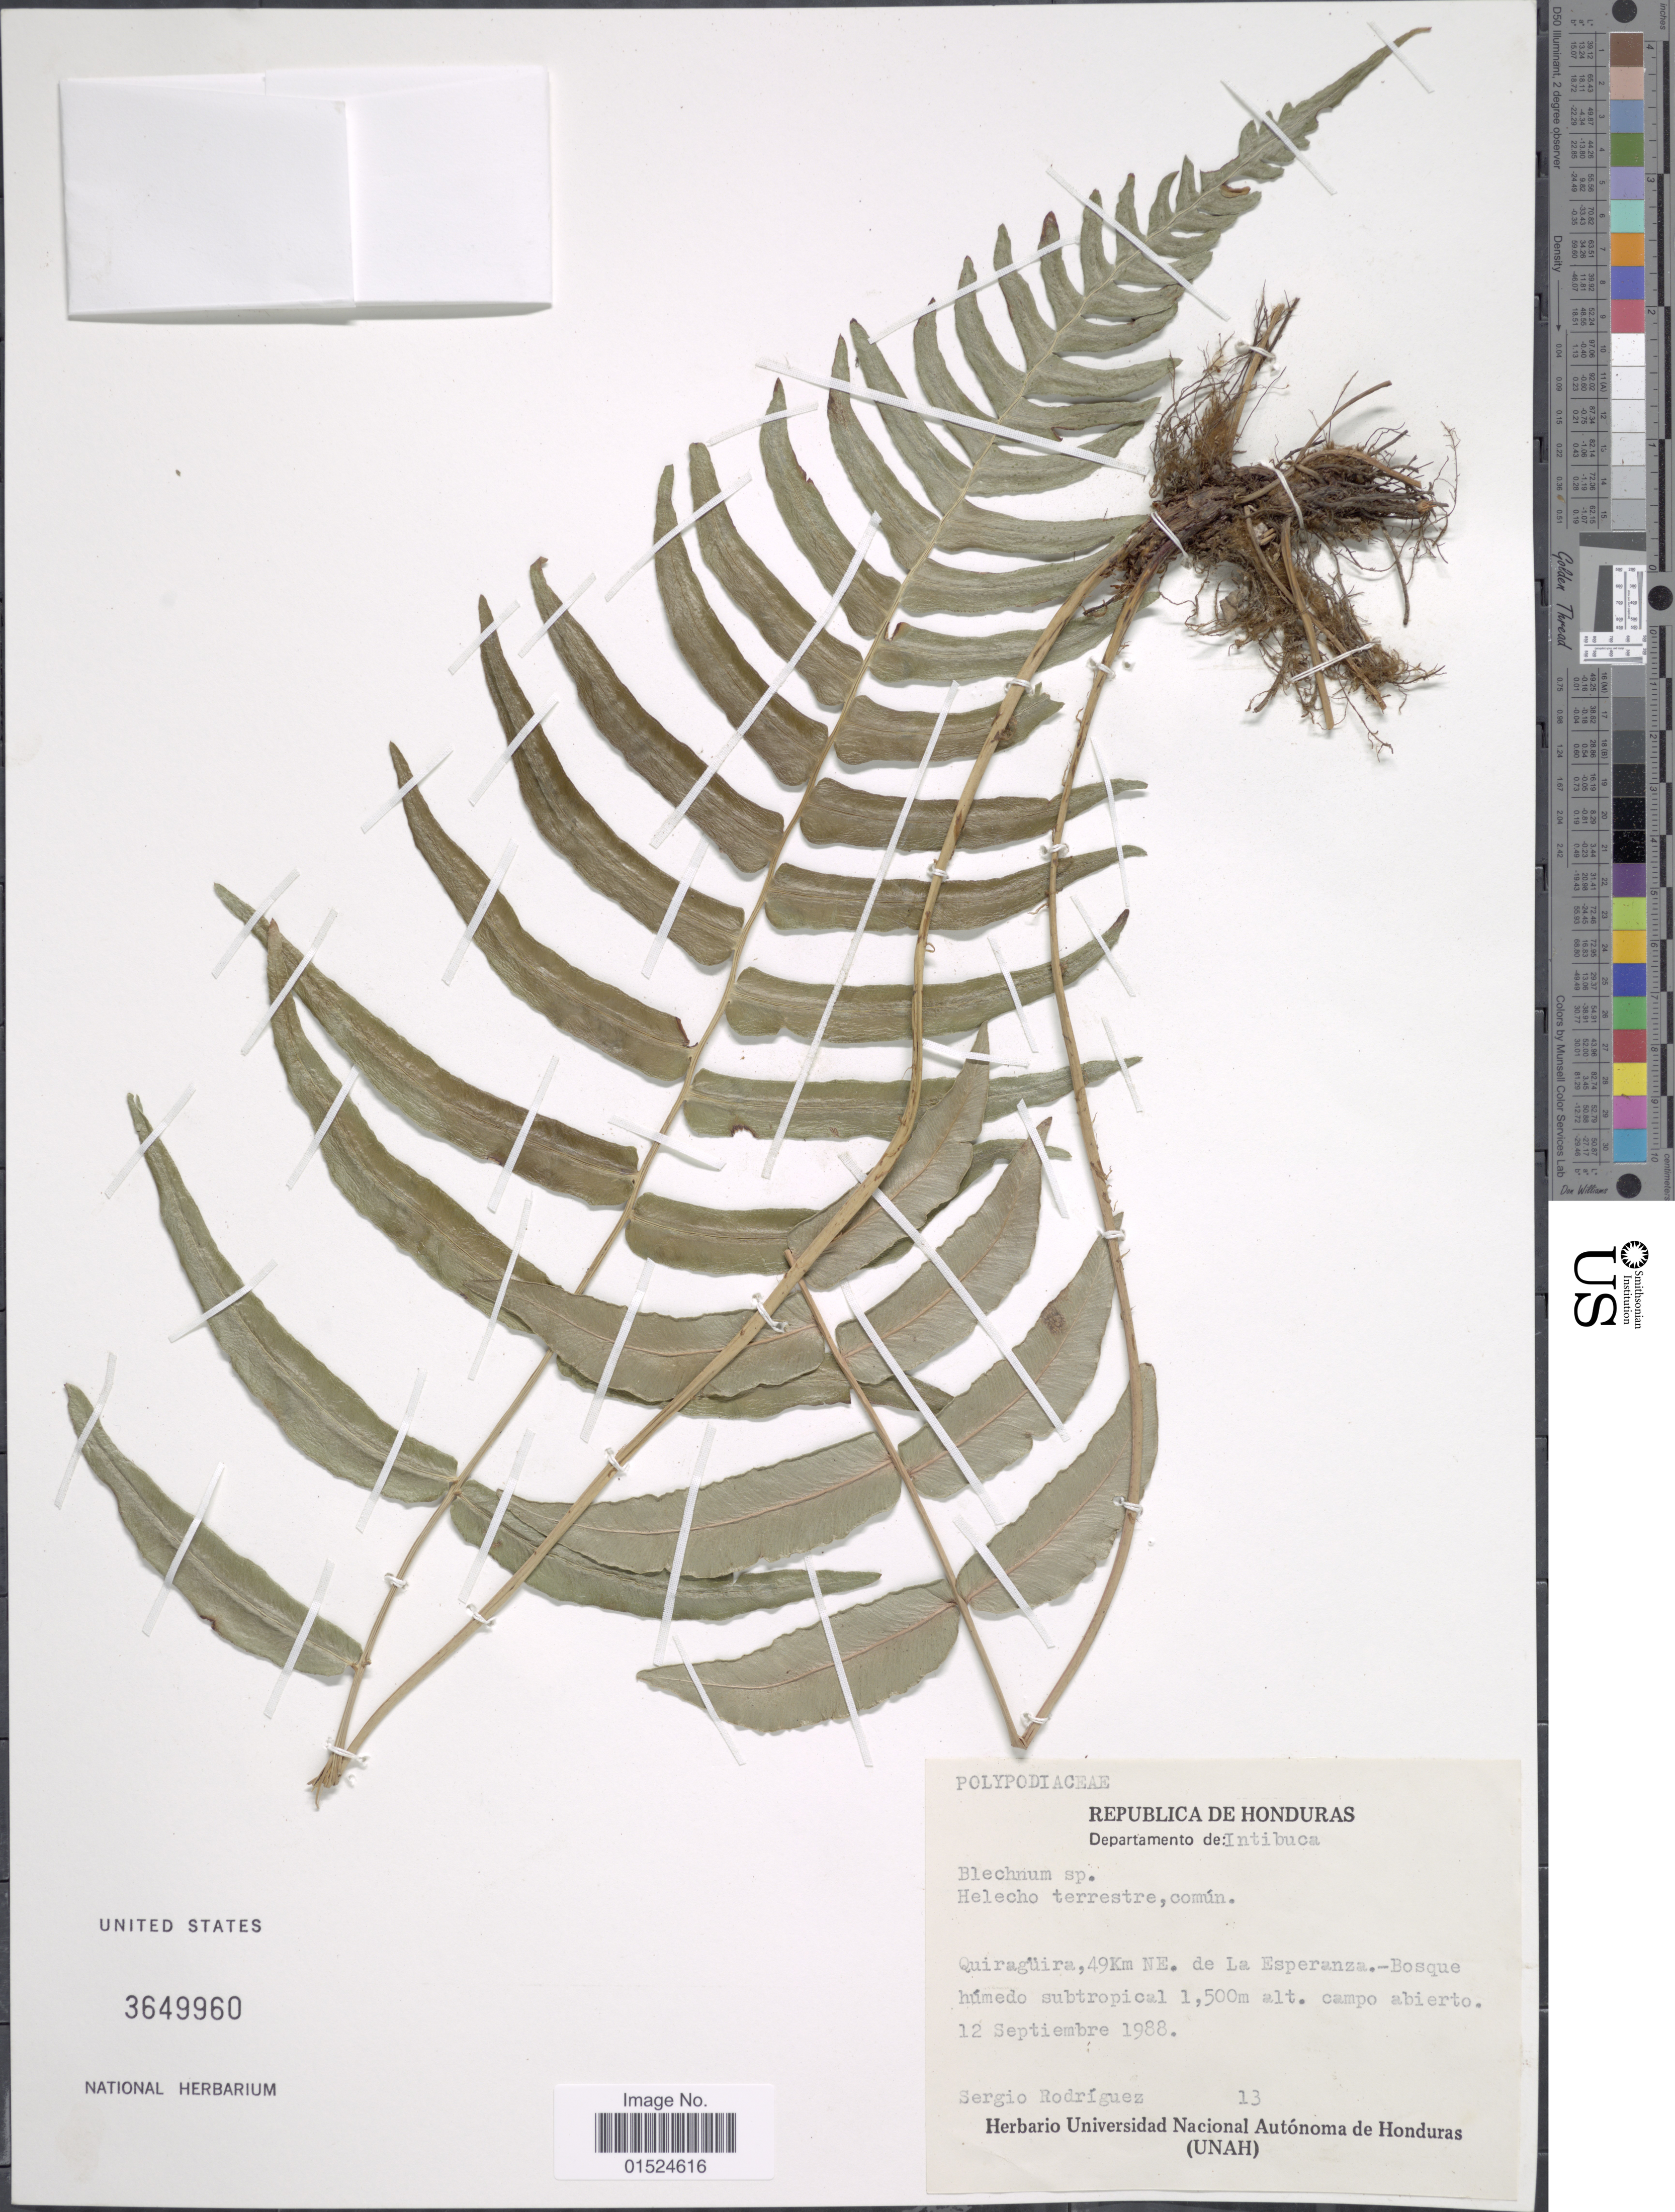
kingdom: Plantae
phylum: Tracheophyta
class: Polypodiopsida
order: Polypodiales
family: Blechnaceae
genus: Blechnum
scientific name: Blechnum sp.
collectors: S. Rodriguez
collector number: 13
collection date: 1988-09-12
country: Honduras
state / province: Intibuca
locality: Quiragüira, 49Km NE. de la Esperanza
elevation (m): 1500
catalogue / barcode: US 3649960